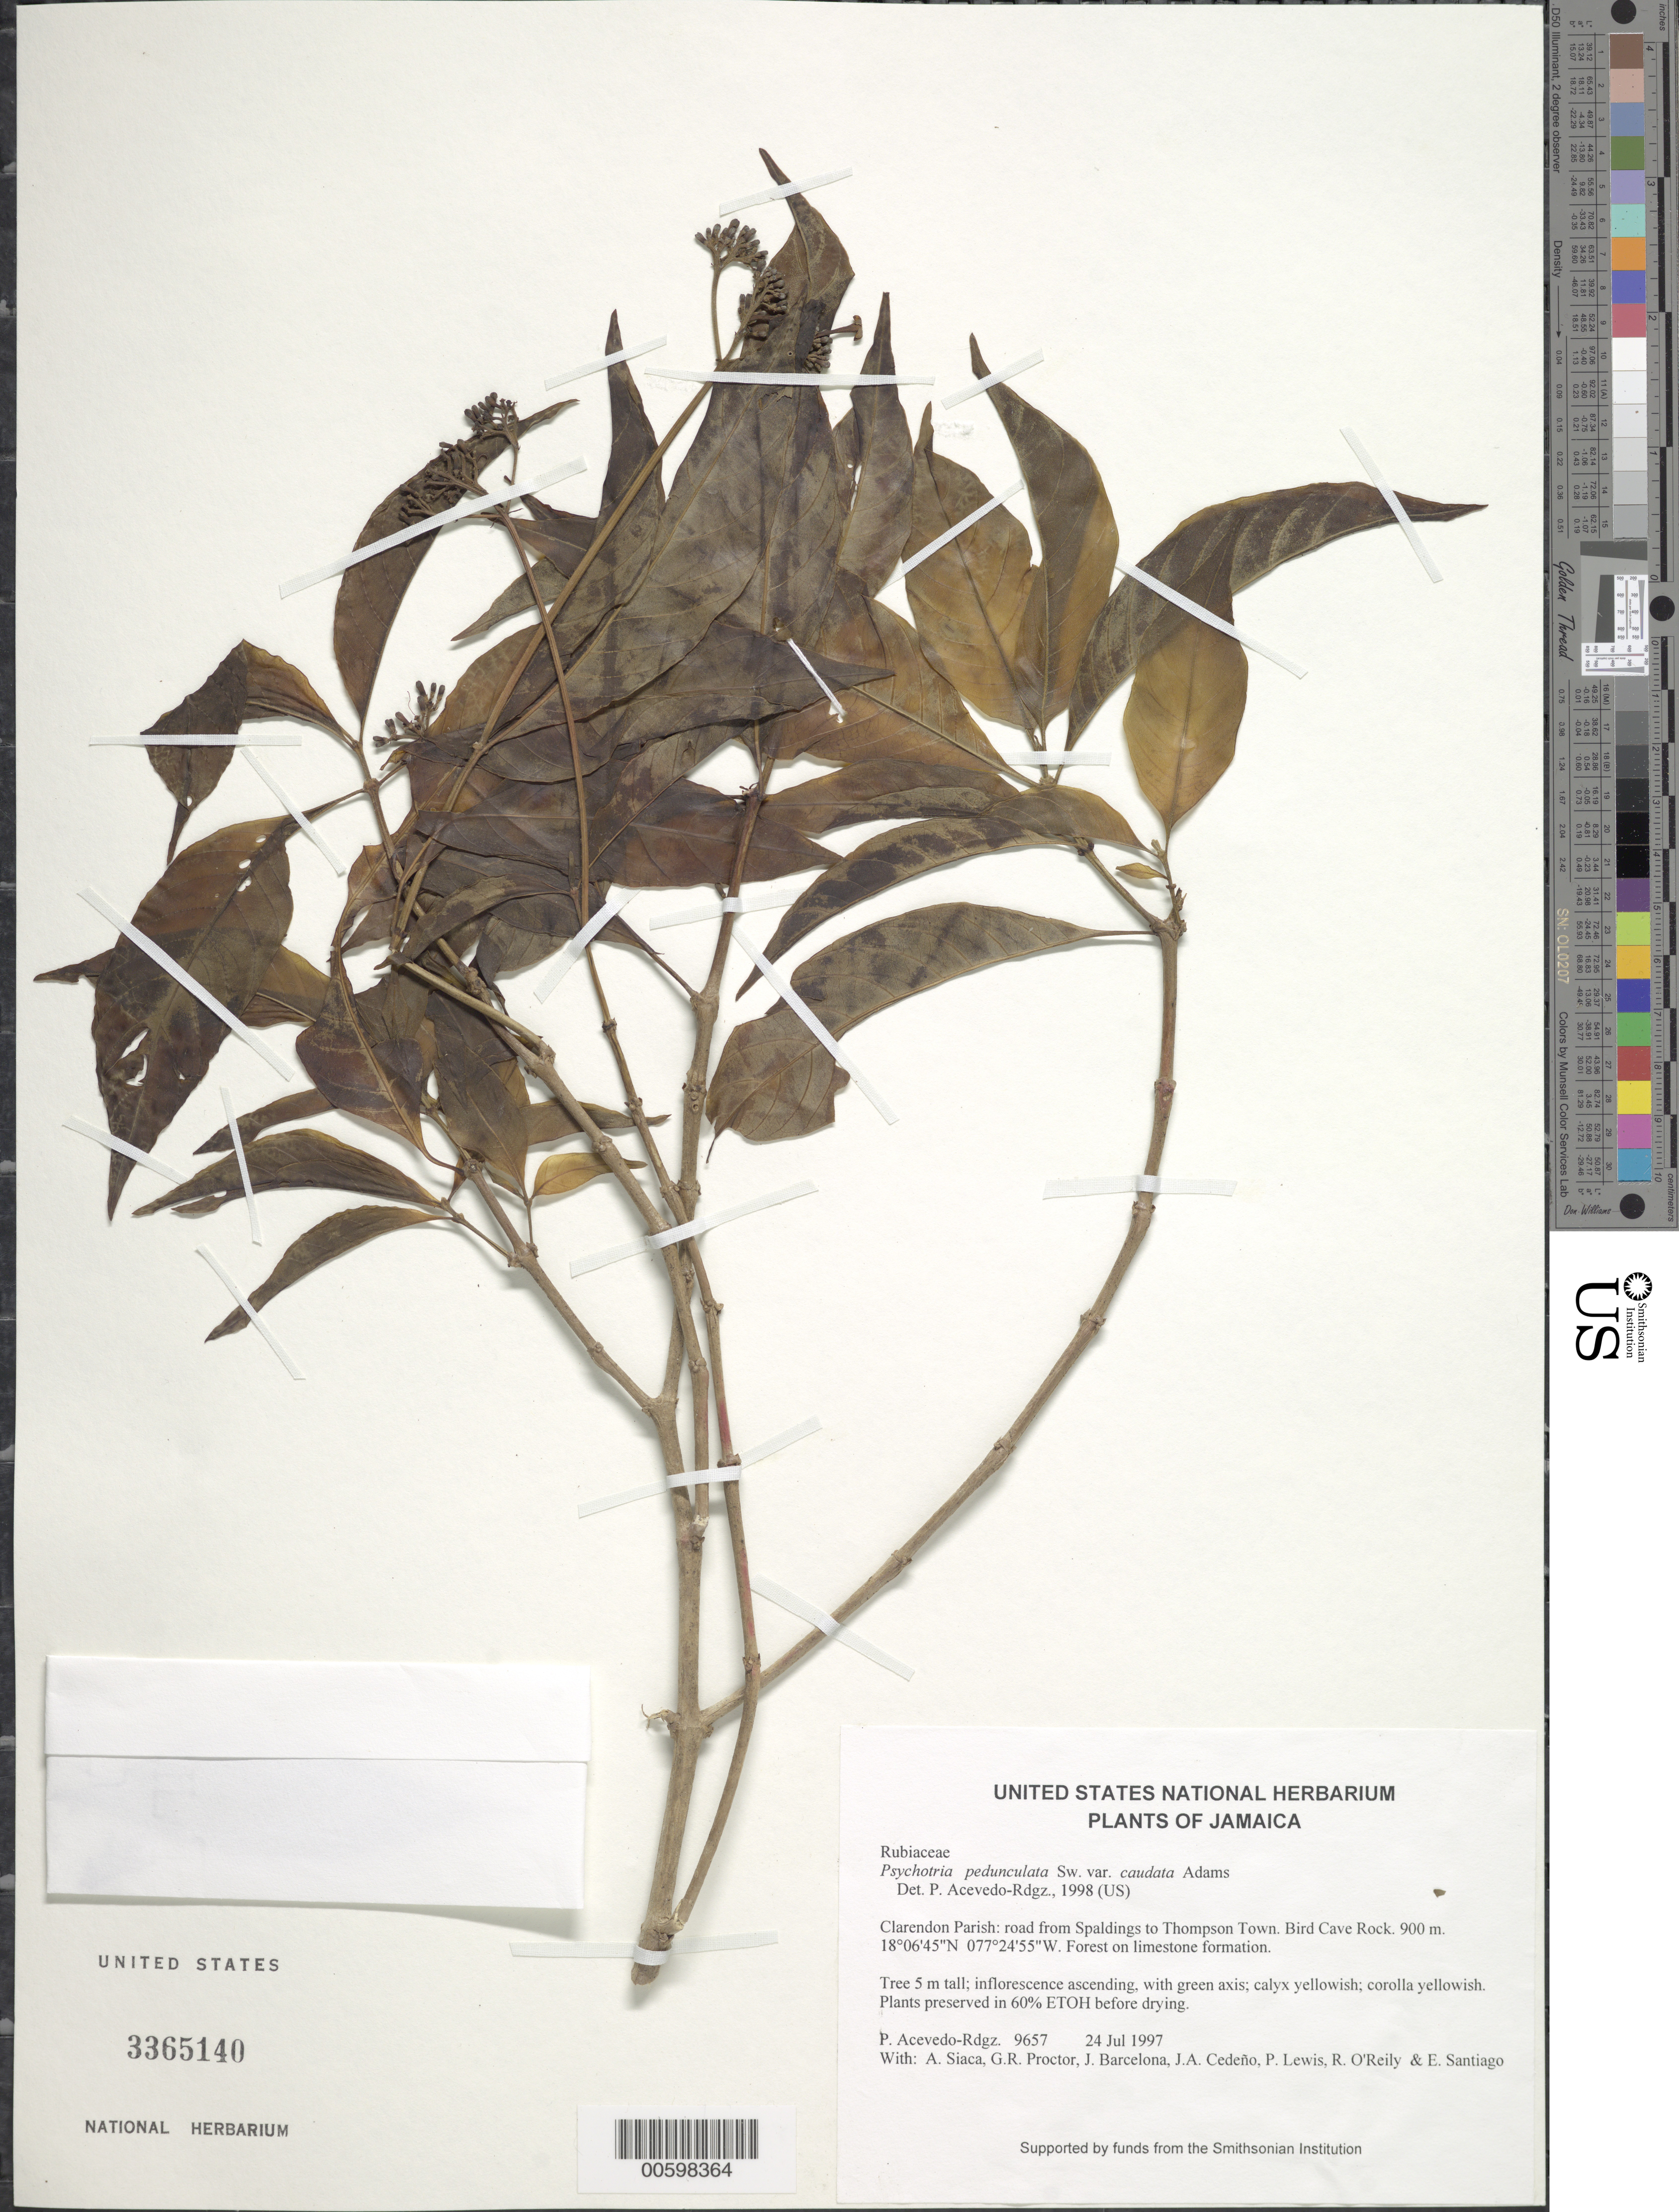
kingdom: Plantae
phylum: Tracheophyta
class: Magnoliopsida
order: Gentianales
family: Rubiaceae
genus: Psychotria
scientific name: Psychotria pedunculata var. caudata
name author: C.D. Adams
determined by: Acevedo-Rodríguez, P., (BOT), Smithsonian Institution - National Museum of Natural History (UNITED STATES)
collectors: P. Acevedo-Rodr., A. Siaca, G. R. Proctor, J. Barcelona, J. A. Cedeño M., P. Lewis & R. O'Reilly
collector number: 9657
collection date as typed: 24 Jul 1997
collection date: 1997-07-24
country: Jamaica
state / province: Clarendon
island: Jamaica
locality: Clarendon Parish: road from Spaldings to Thompson Town. Bird Cave Rock.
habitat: Forest on limestone formation.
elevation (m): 900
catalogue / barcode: US 3365140